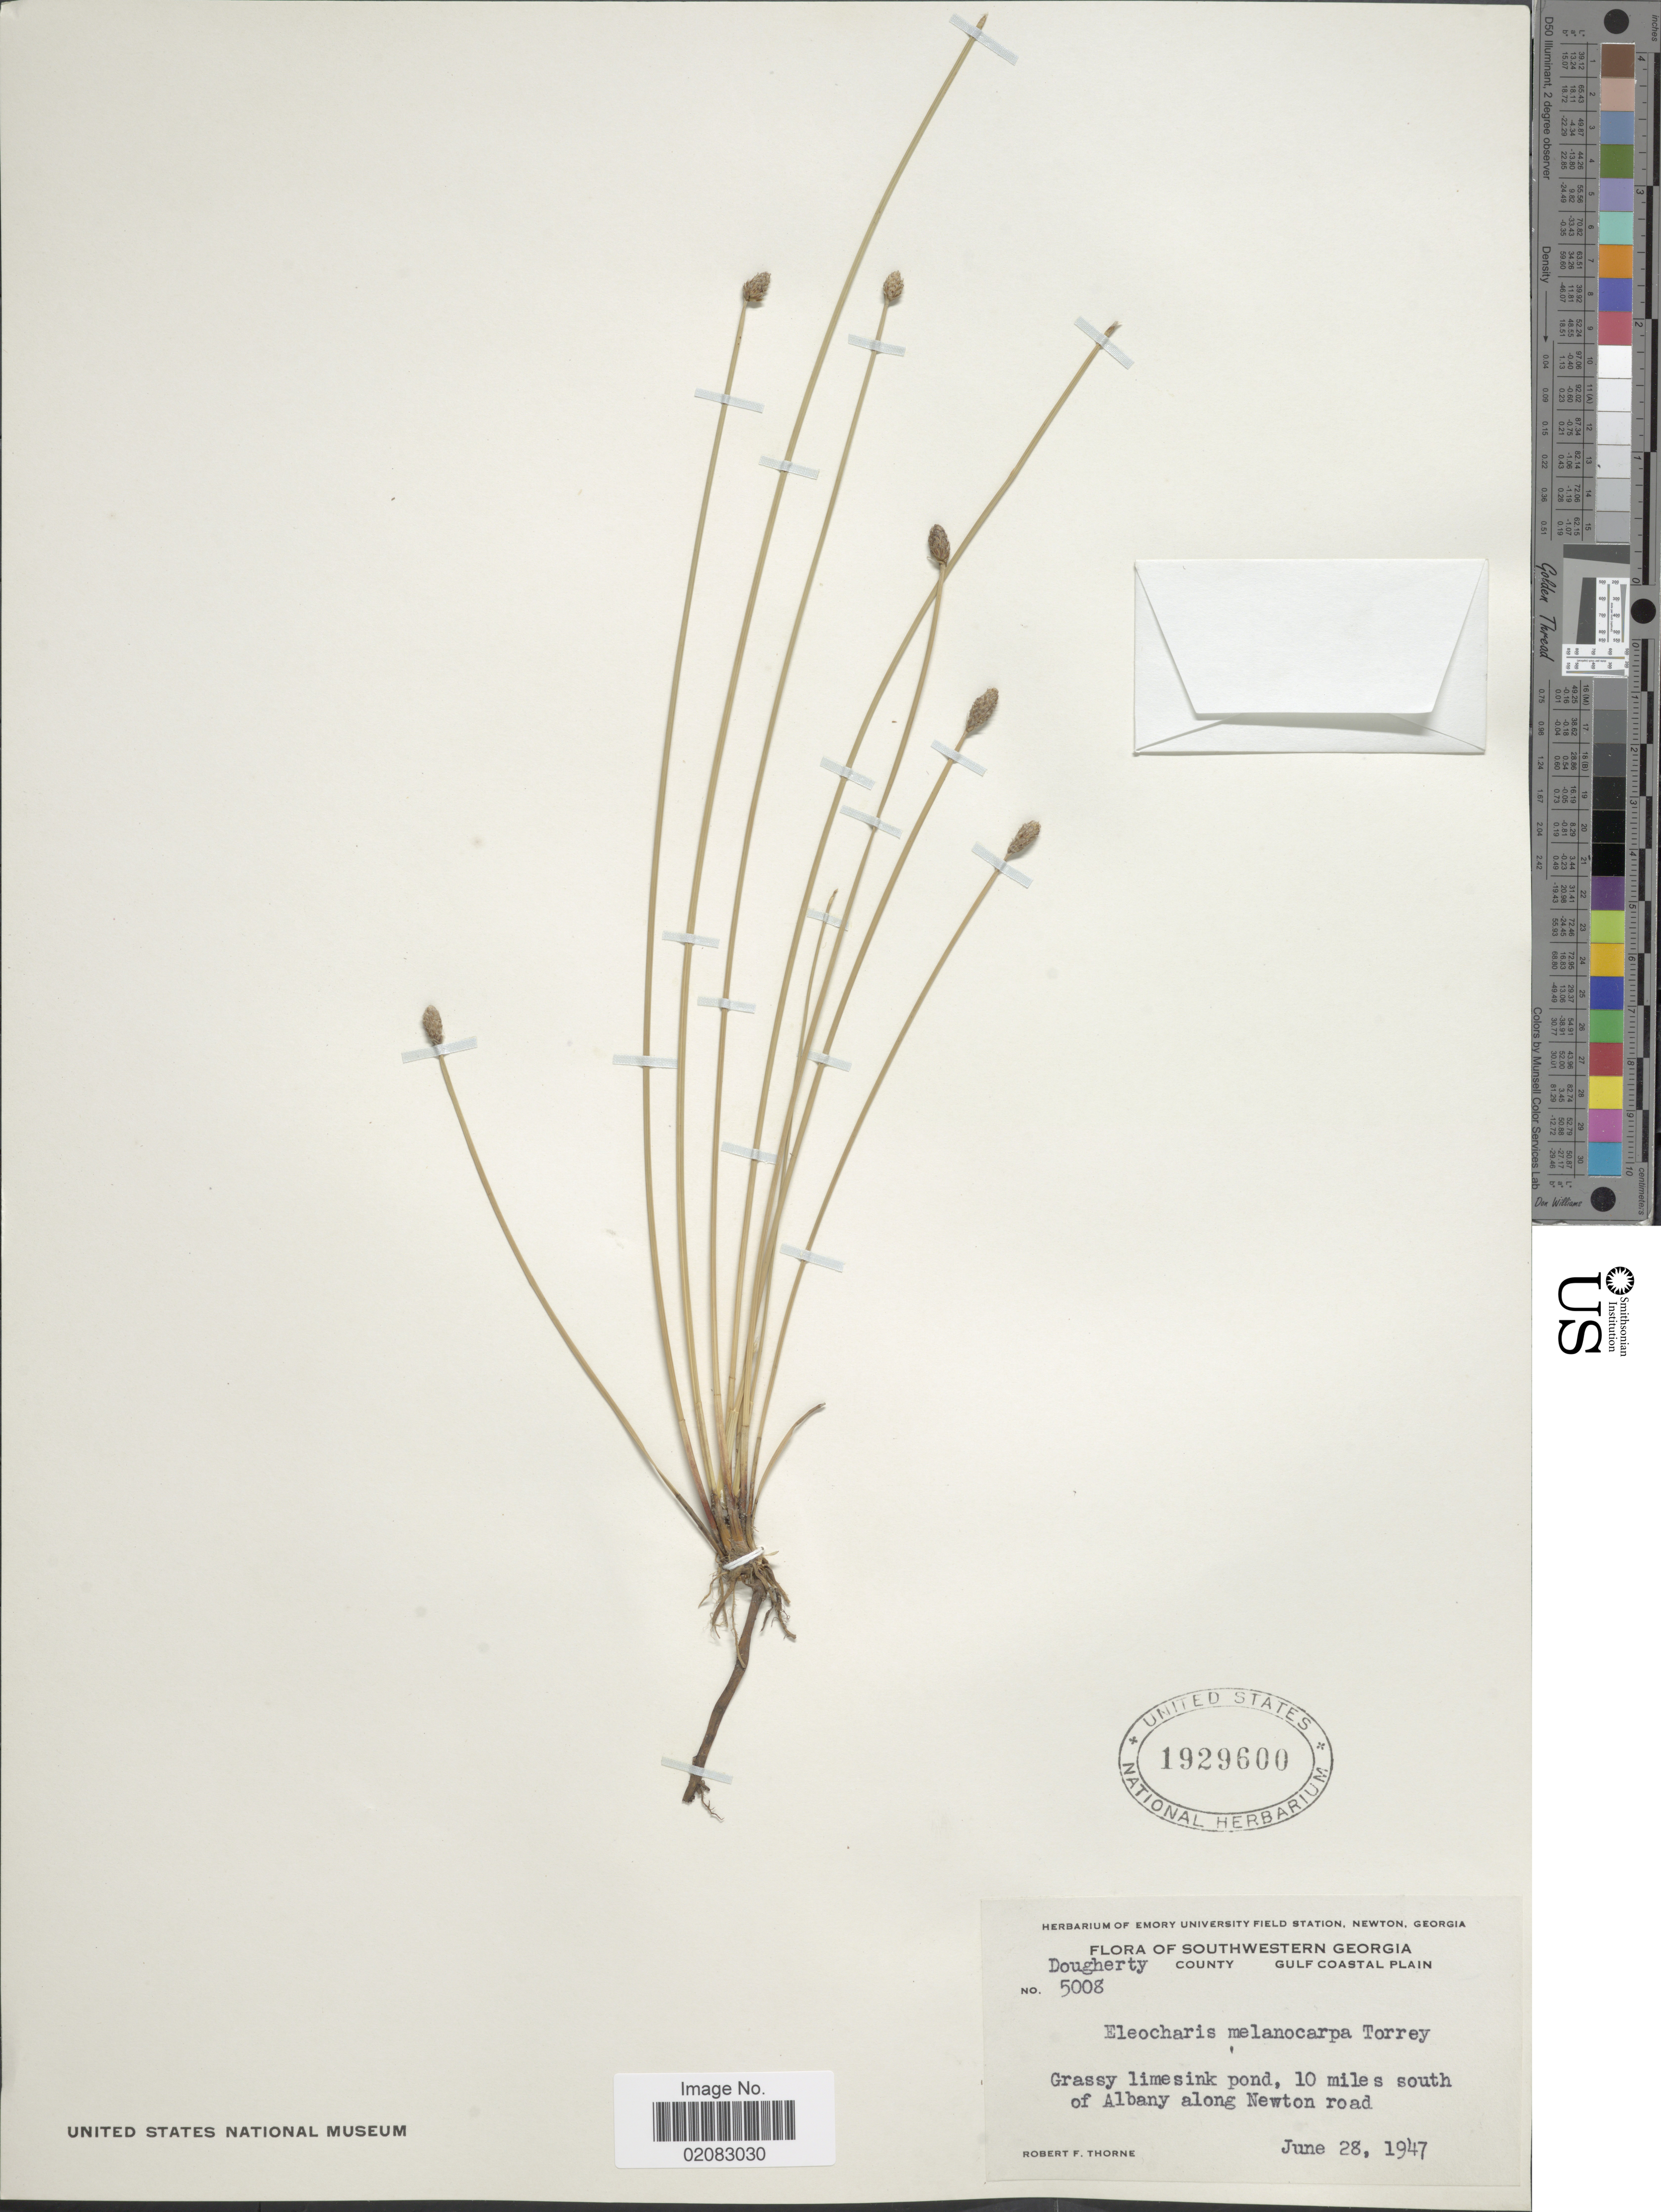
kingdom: Plantae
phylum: Tracheophyta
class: Liliopsida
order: Poales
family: Cyperaceae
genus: Eleocharis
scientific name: Eleocharis melanocarpa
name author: Torr.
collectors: R. F. Thorne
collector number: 5008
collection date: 1947-06-28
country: United States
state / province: Georgia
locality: Southwestern Georgia, Dougherty County, Gulf Coastal Plain, Grassy limesink pond, 10 miles south of Albany along Newton road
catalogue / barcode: US 1929600